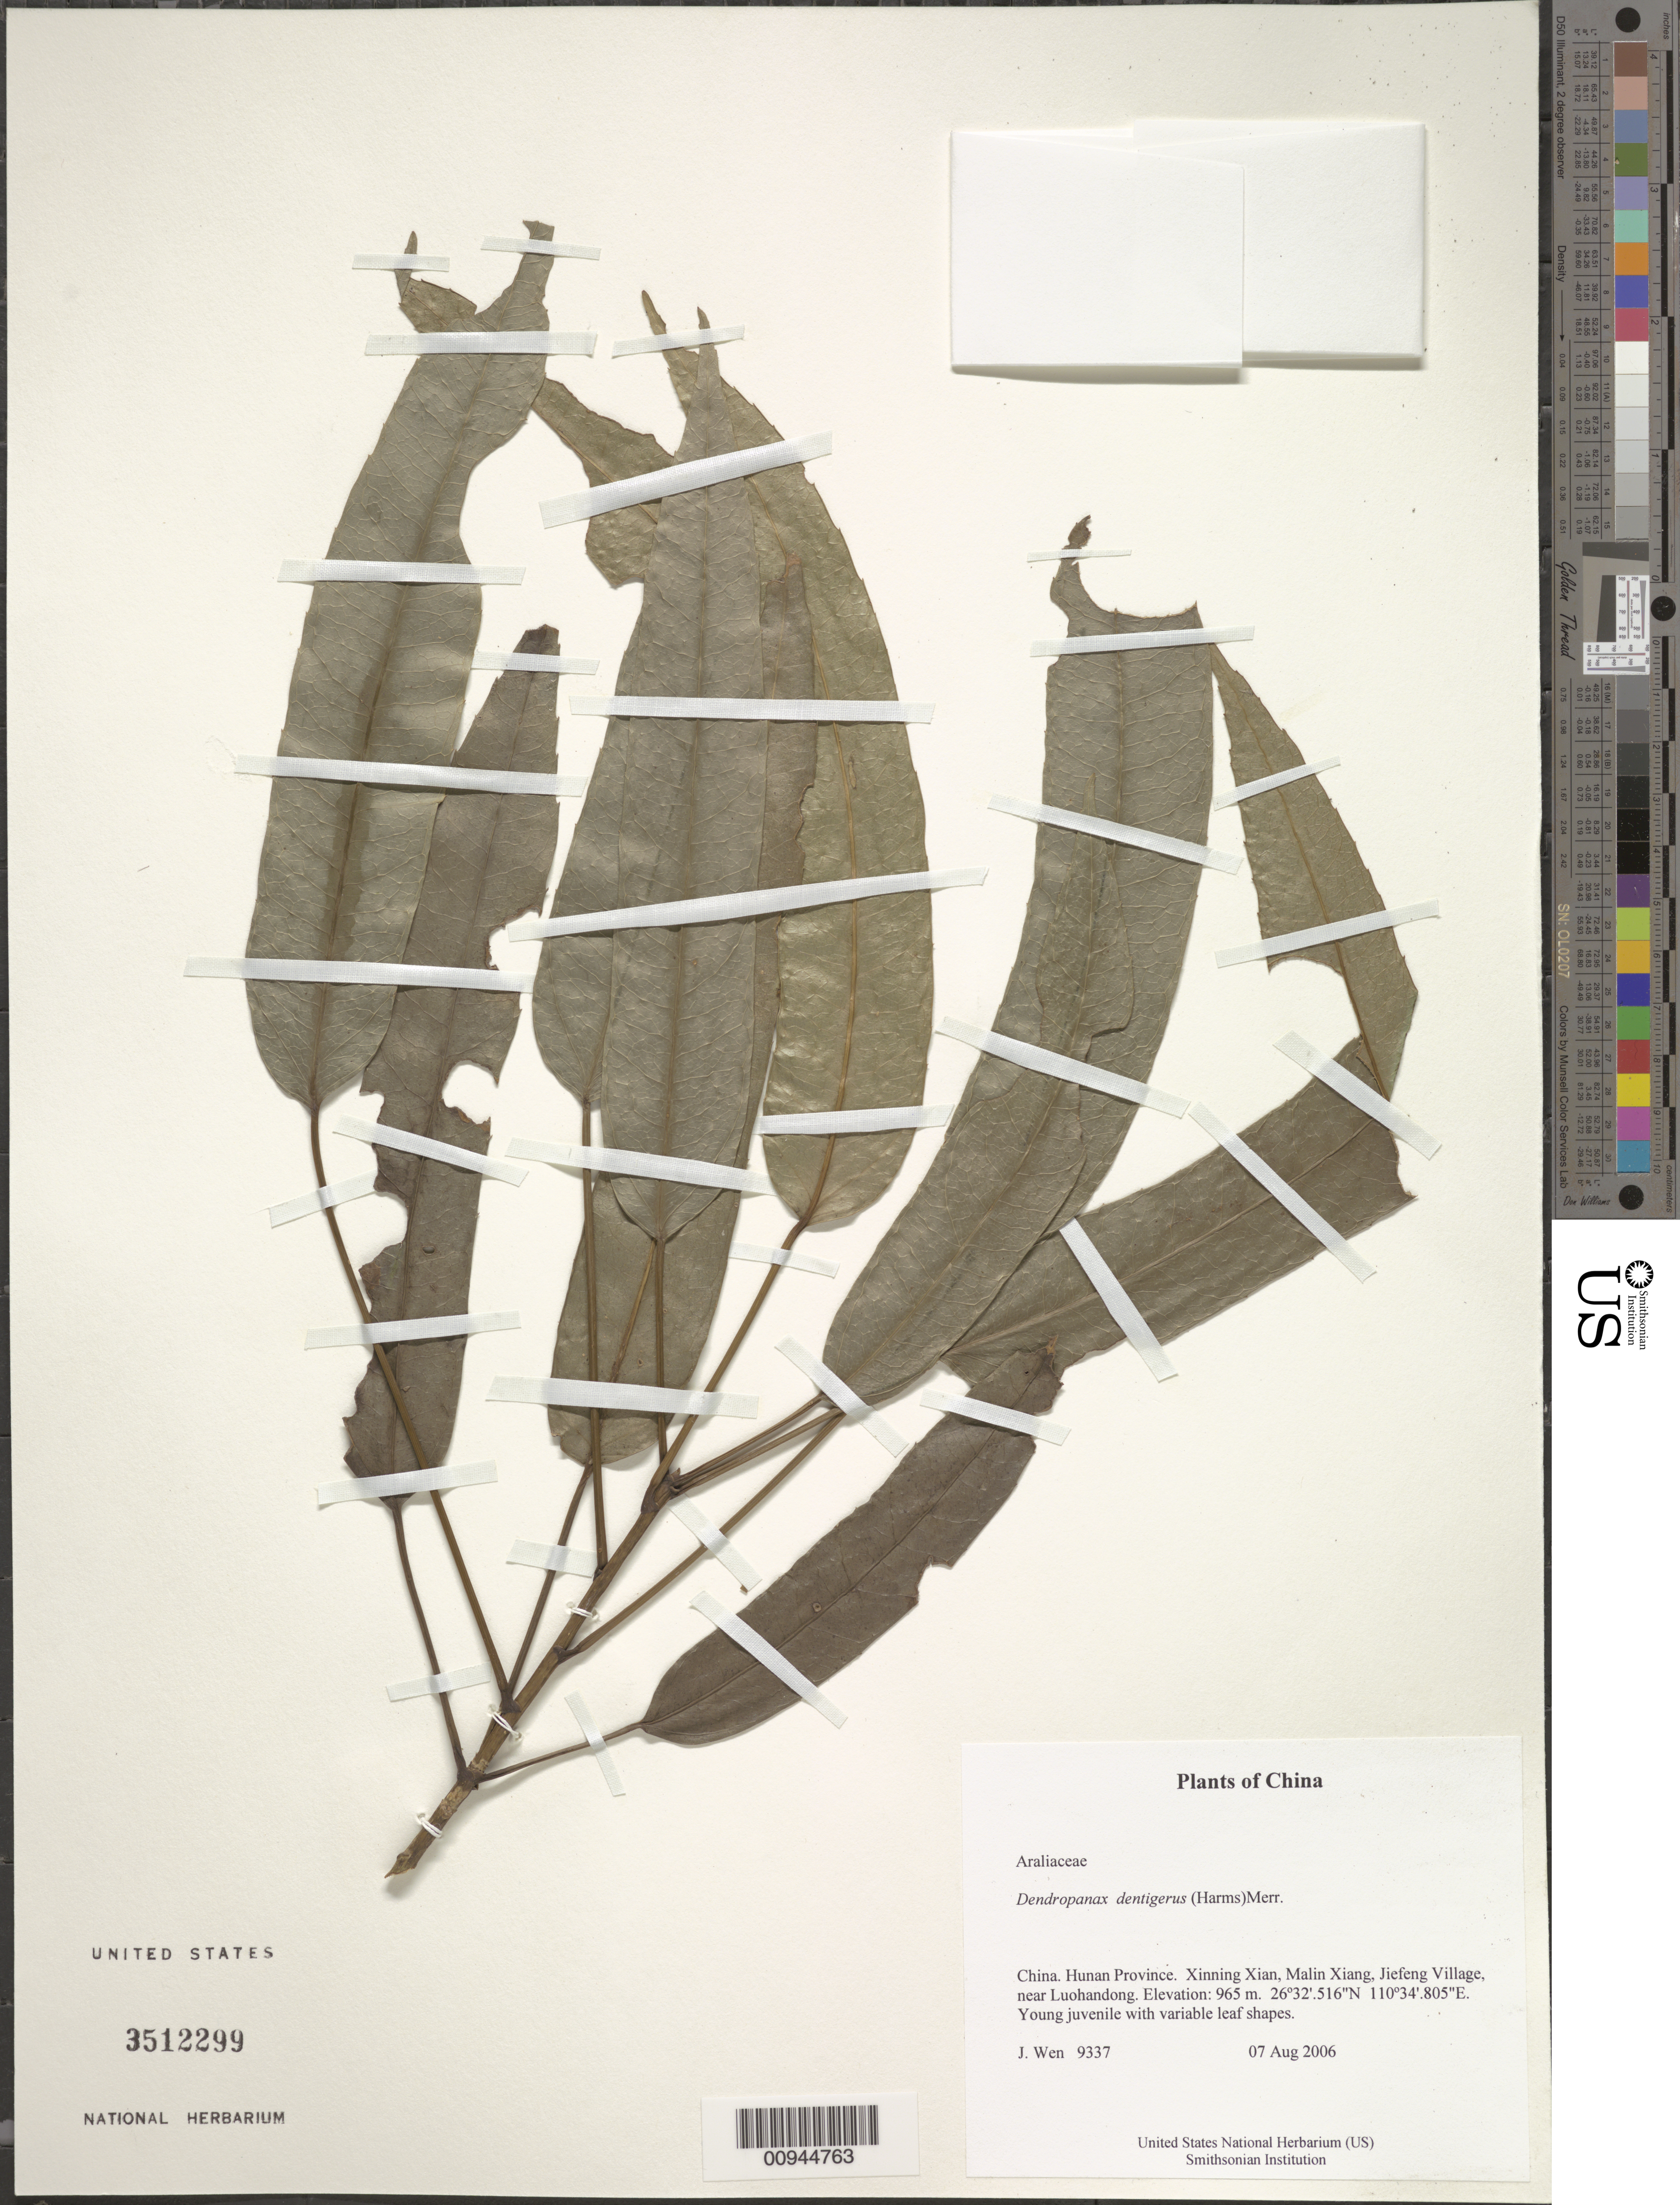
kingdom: Plantae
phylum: Tracheophyta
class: Magnoliopsida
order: Apiales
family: Araliaceae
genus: Dendropanax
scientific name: Dendropanax dentigerus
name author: (Harms) Merr.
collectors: J. Wen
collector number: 9337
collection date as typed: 07 Aug 2006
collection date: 2006-08-07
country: China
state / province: Hunan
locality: Xinning Xian, Malin Xiang, Jiefeng Village, near Luohandong.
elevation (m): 965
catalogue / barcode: US 3512299